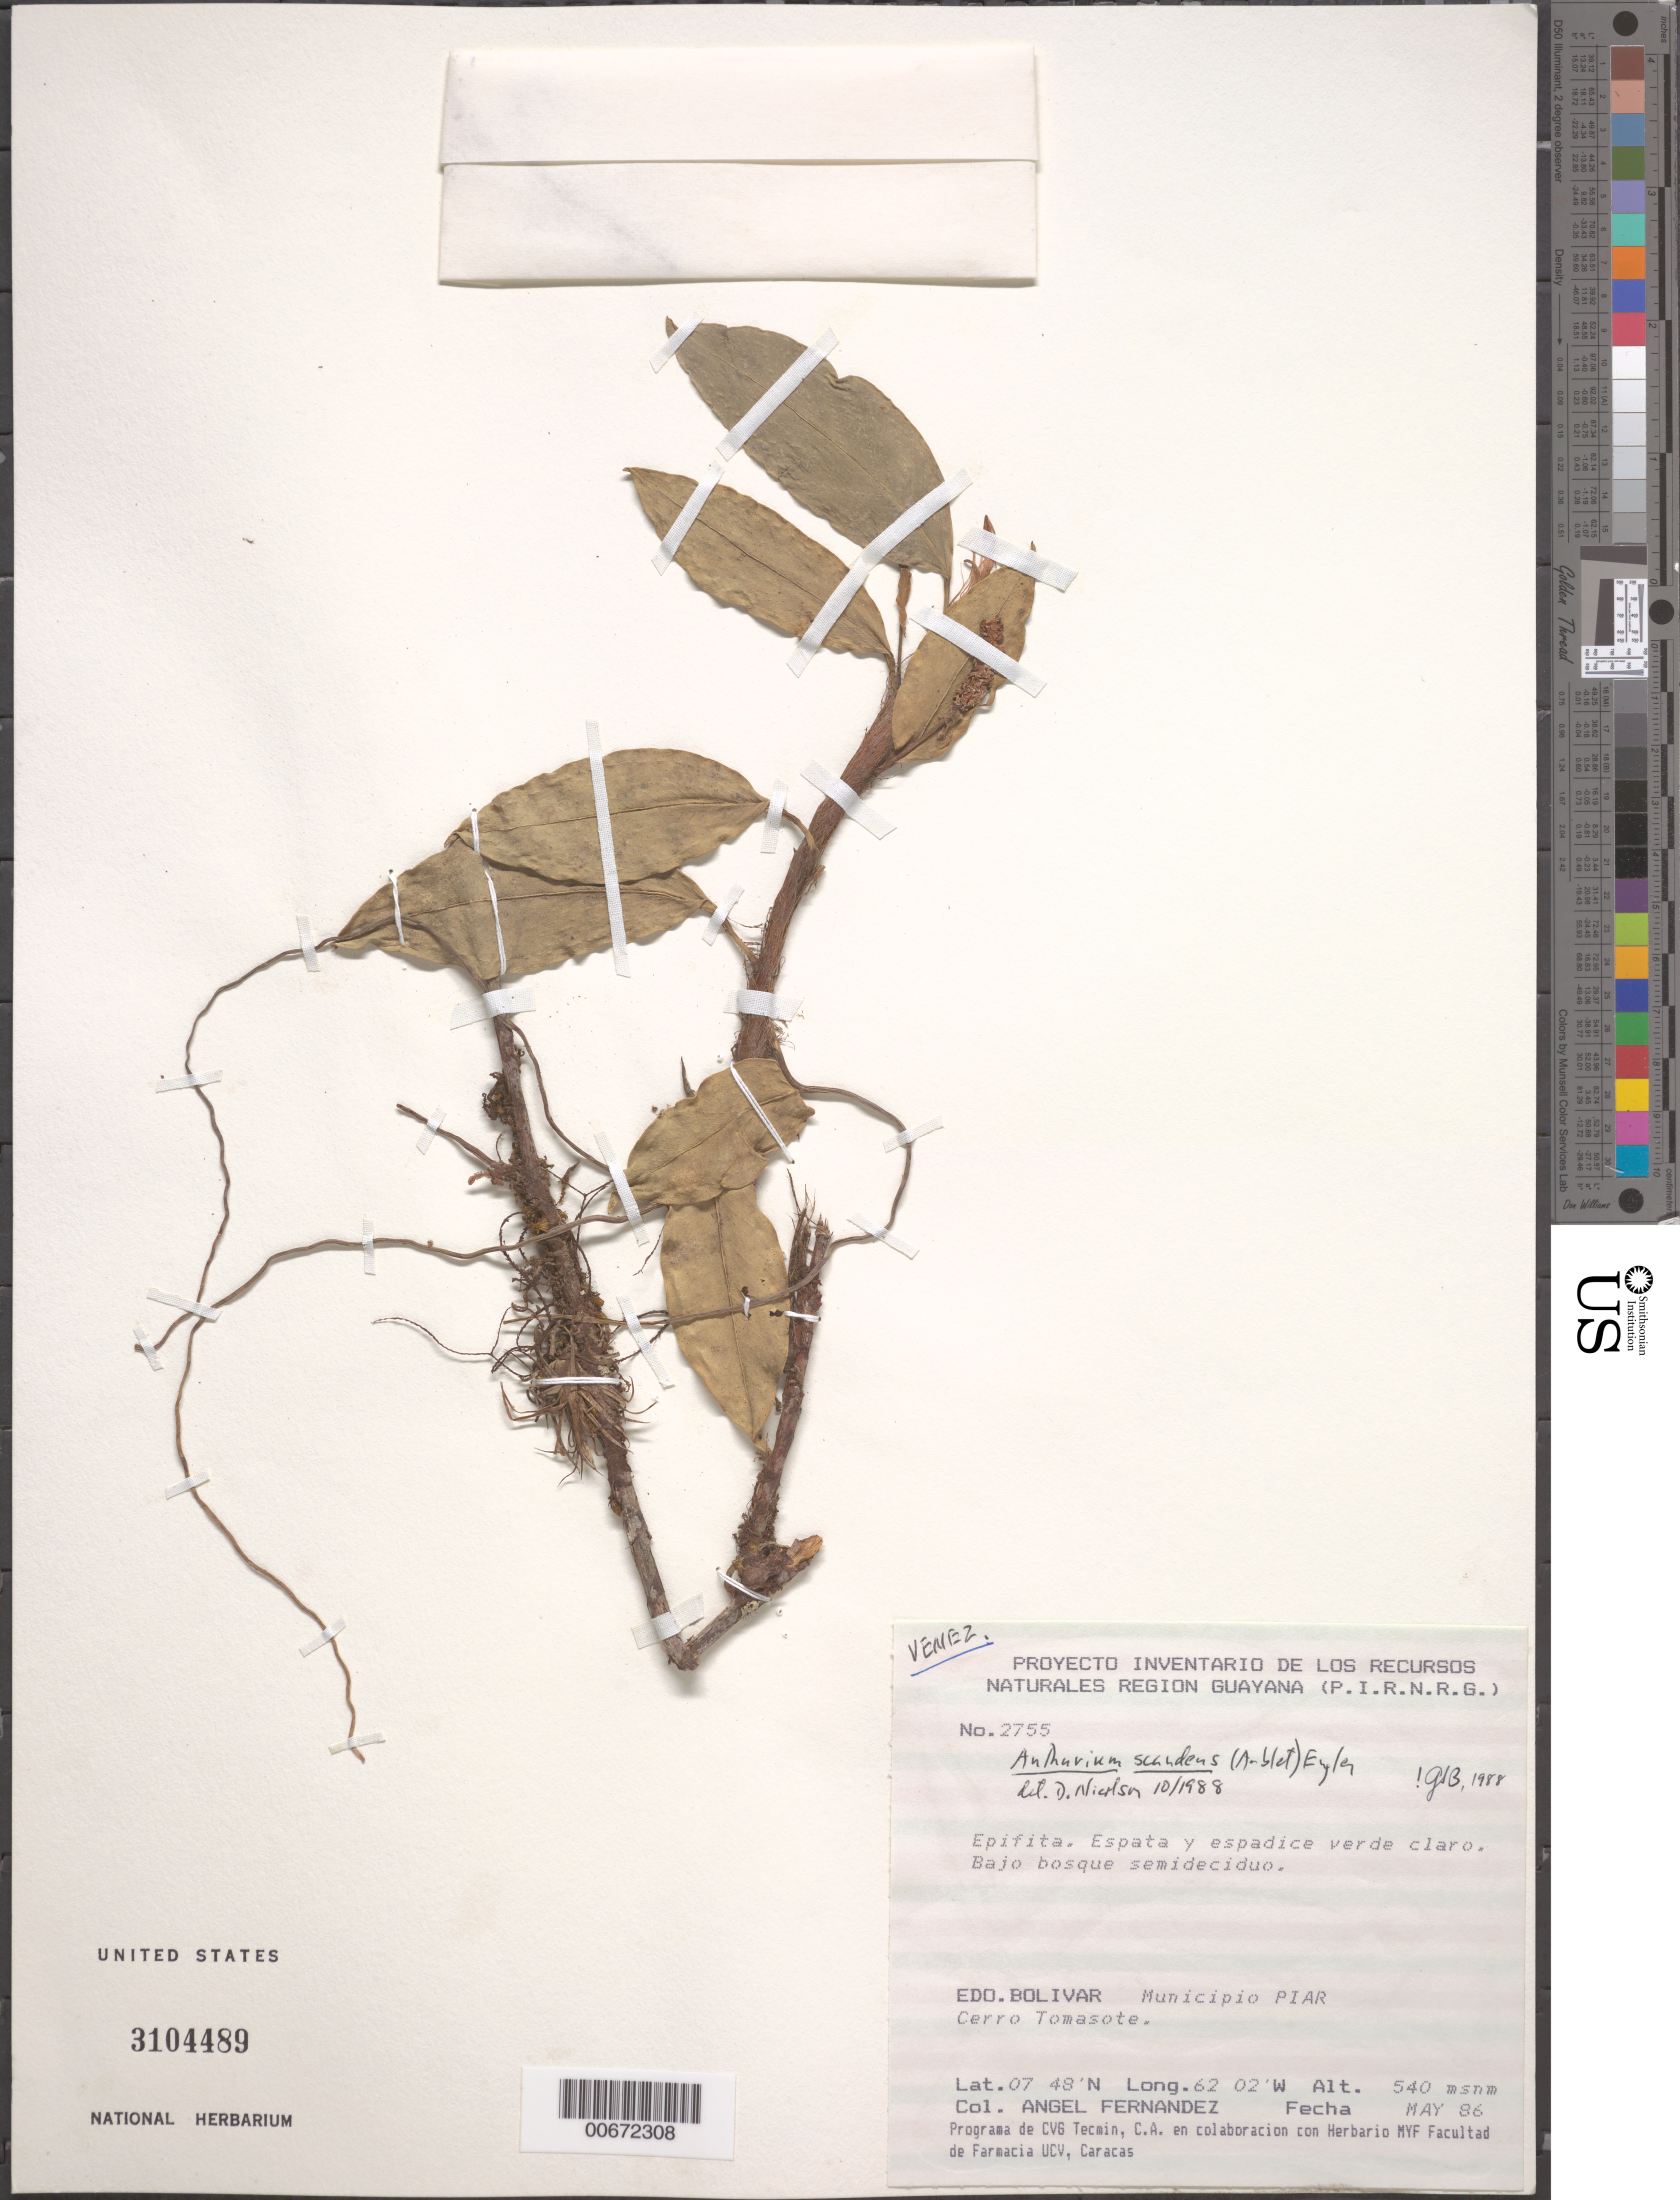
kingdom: Plantae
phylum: Tracheophyta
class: Liliopsida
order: Alismatales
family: Araceae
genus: Anthurium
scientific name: Anthurium scandens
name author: (Aubl.) Engl.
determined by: Nicolson, Dan H.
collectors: A. Fernández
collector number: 2755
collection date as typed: May-86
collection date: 1986-05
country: Venezuela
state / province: Bolívar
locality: Mun. Piar, Cerro Tomasote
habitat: Low semidecidiuous forest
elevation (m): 540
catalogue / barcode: US 3104489